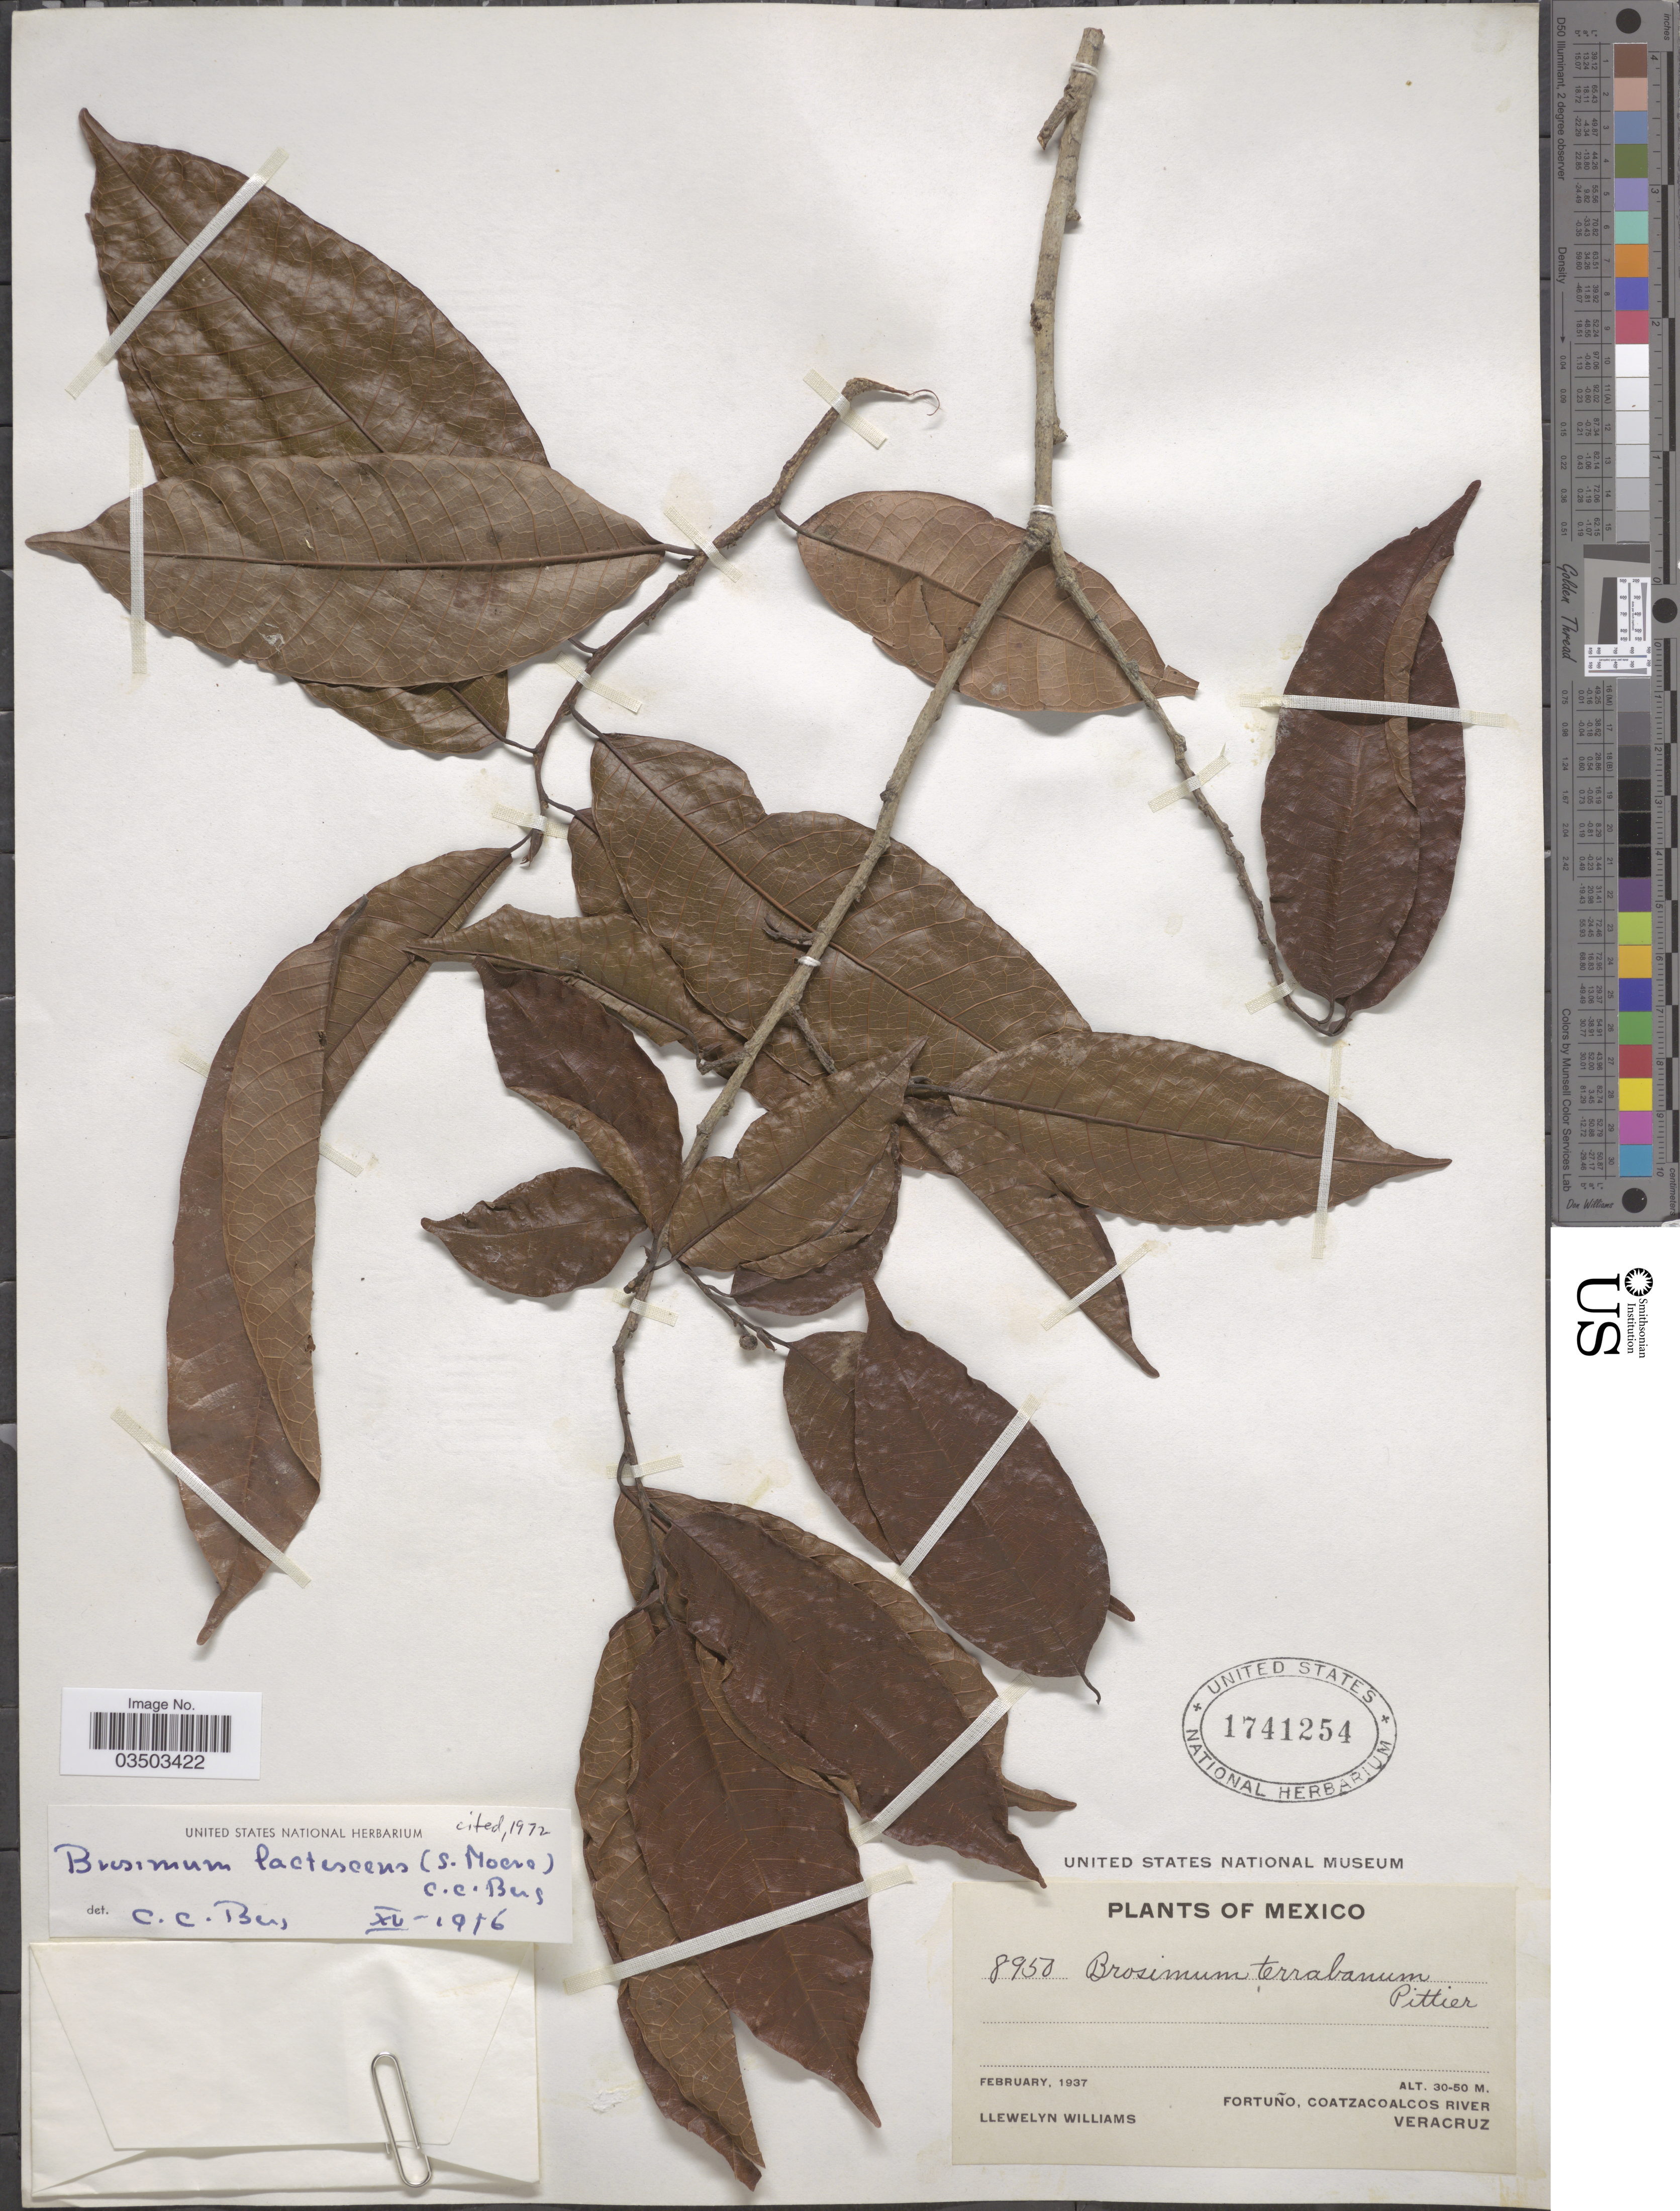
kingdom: Plantae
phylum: Tracheophyta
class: Magnoliopsida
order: Rosales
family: Moraceae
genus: Brosimum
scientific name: Brosimum lactescens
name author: (S. Moore) C.C. Berg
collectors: Ll. Williams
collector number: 8950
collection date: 1937-02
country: Mexico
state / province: Veracruz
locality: Fortuño, Coatzacoalcos River. Veracruz.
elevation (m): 30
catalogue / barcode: US 1741254